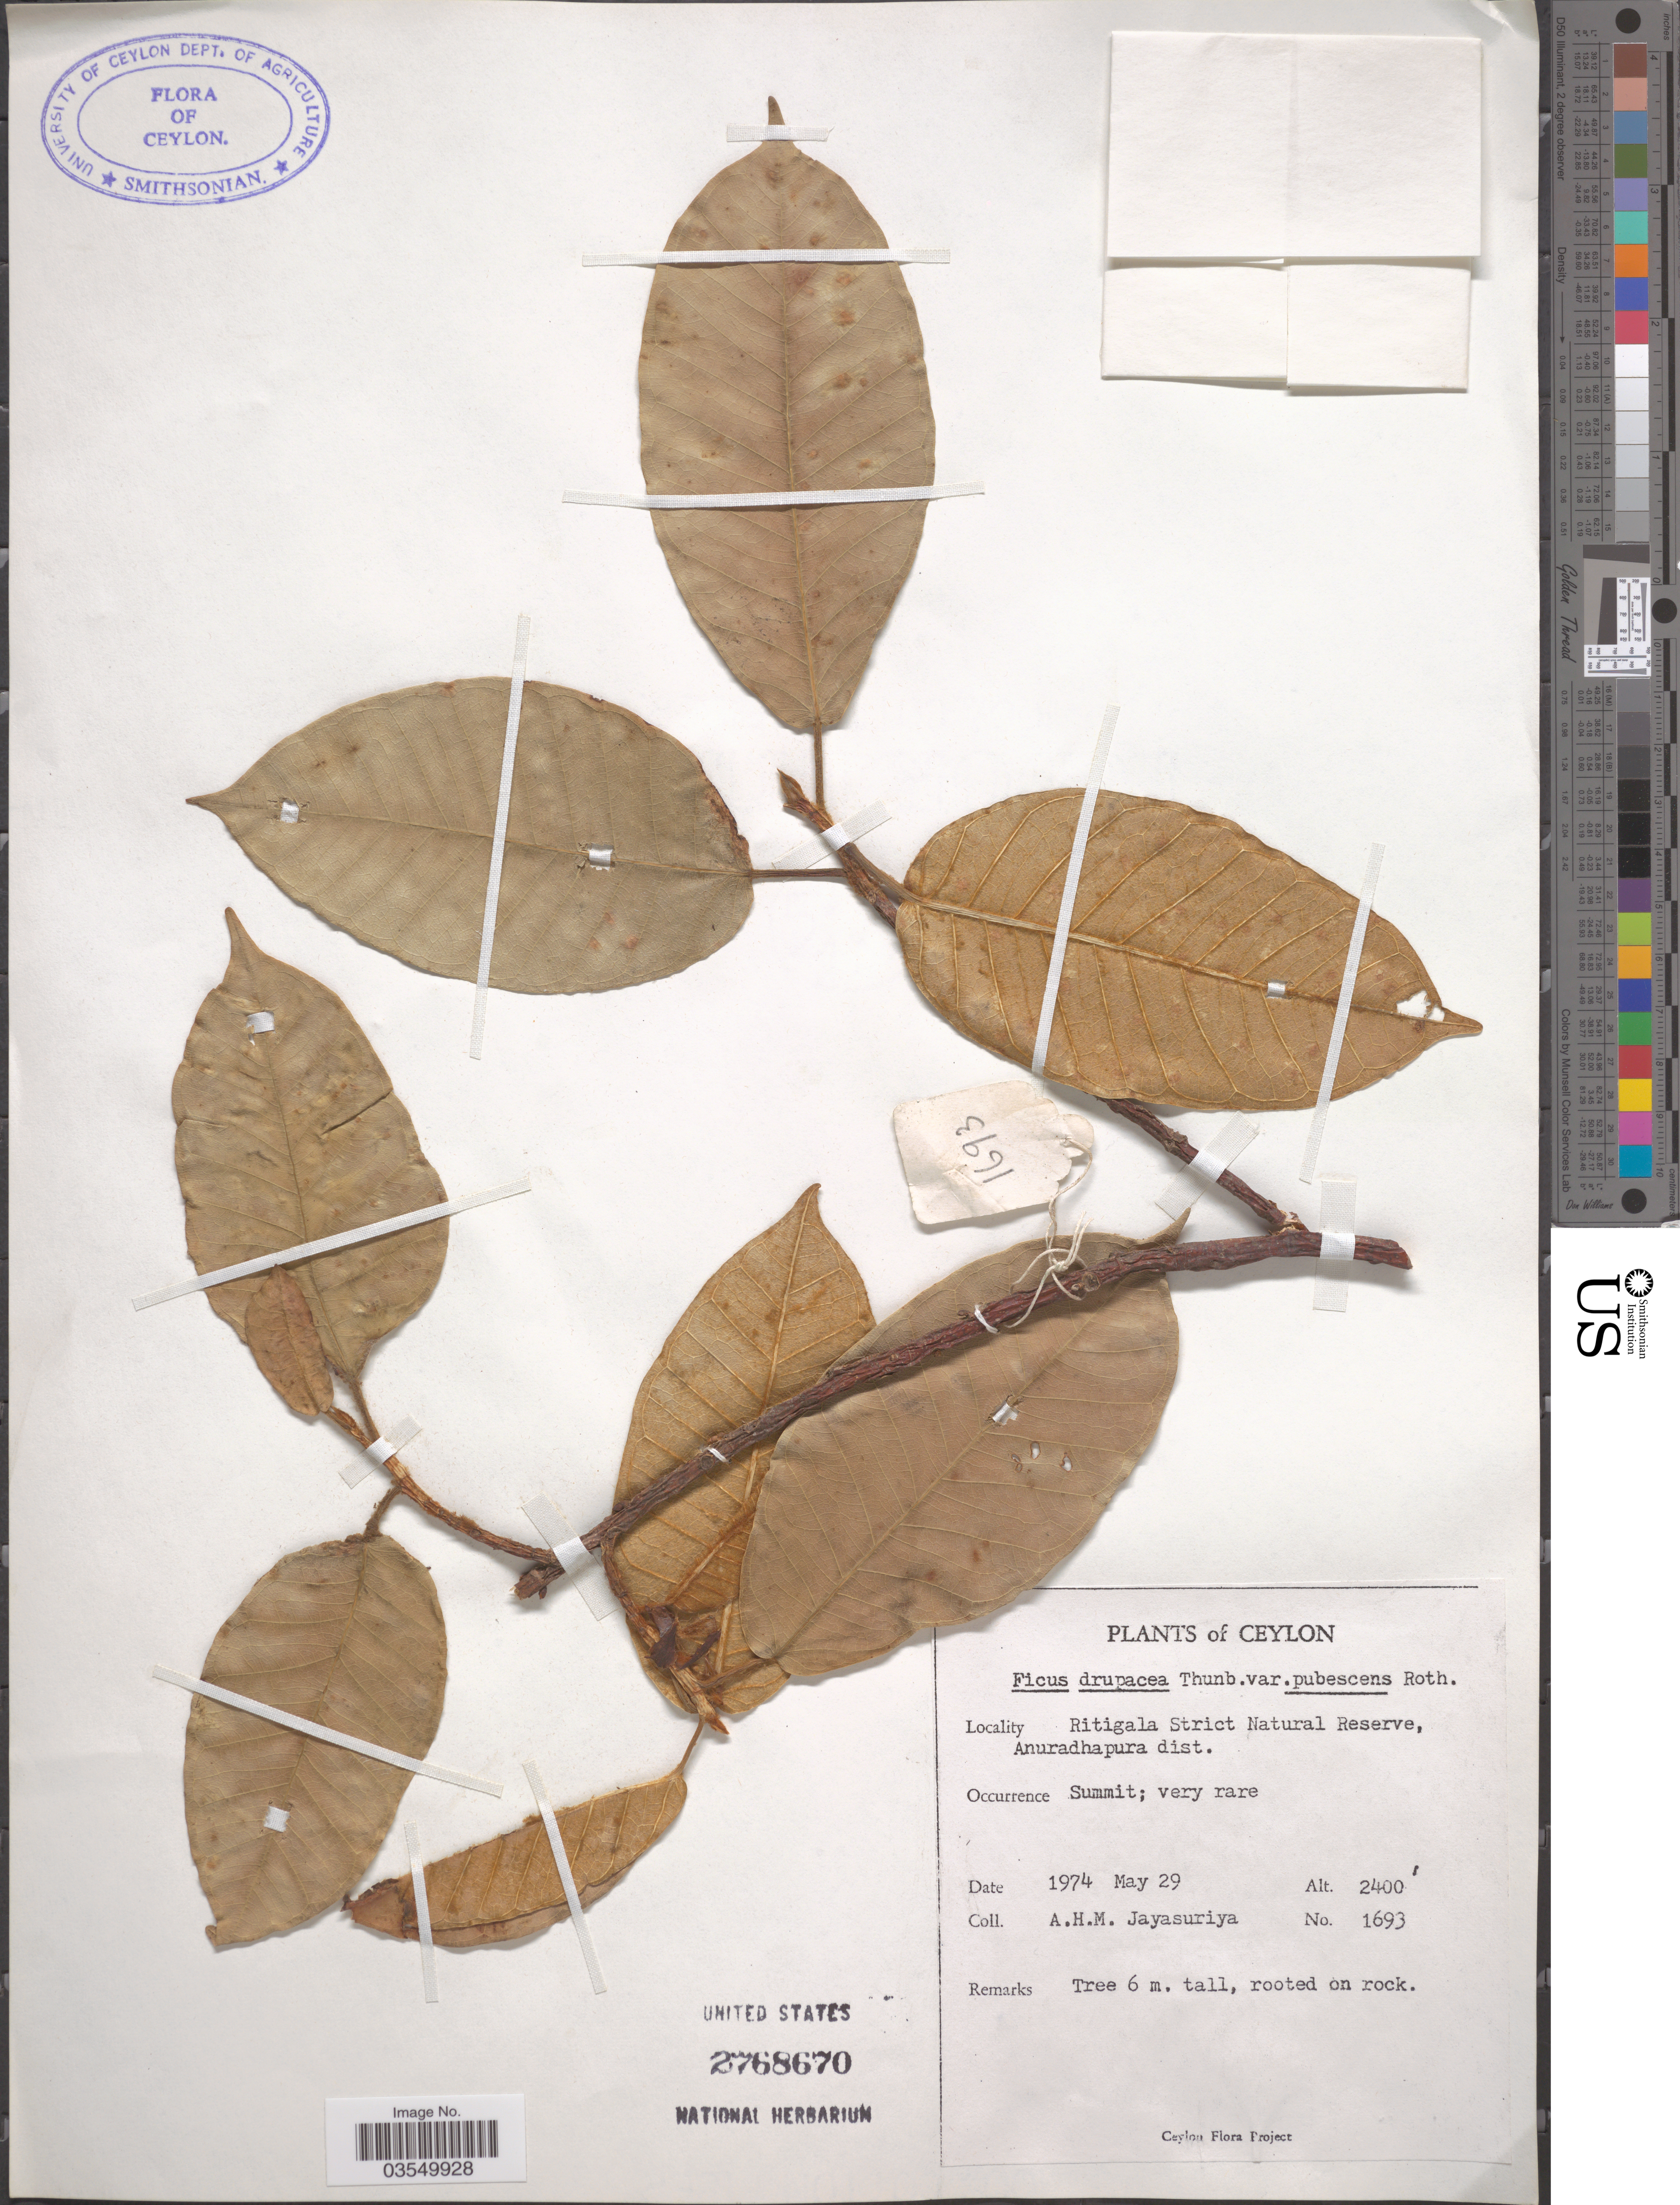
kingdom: Plantae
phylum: Tracheophyta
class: Magnoliopsida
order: Rosales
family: Moraceae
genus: Ficus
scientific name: Ficus drupacea var. pubescens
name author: (Roth) Corner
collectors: A. H. Jayasuriya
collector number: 1693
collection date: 1974-05-29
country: Sri Lanka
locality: Ceylon. Ritigala Strict Natural Reserve, Anuradhapura dist.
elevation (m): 732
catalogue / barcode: US 2768670